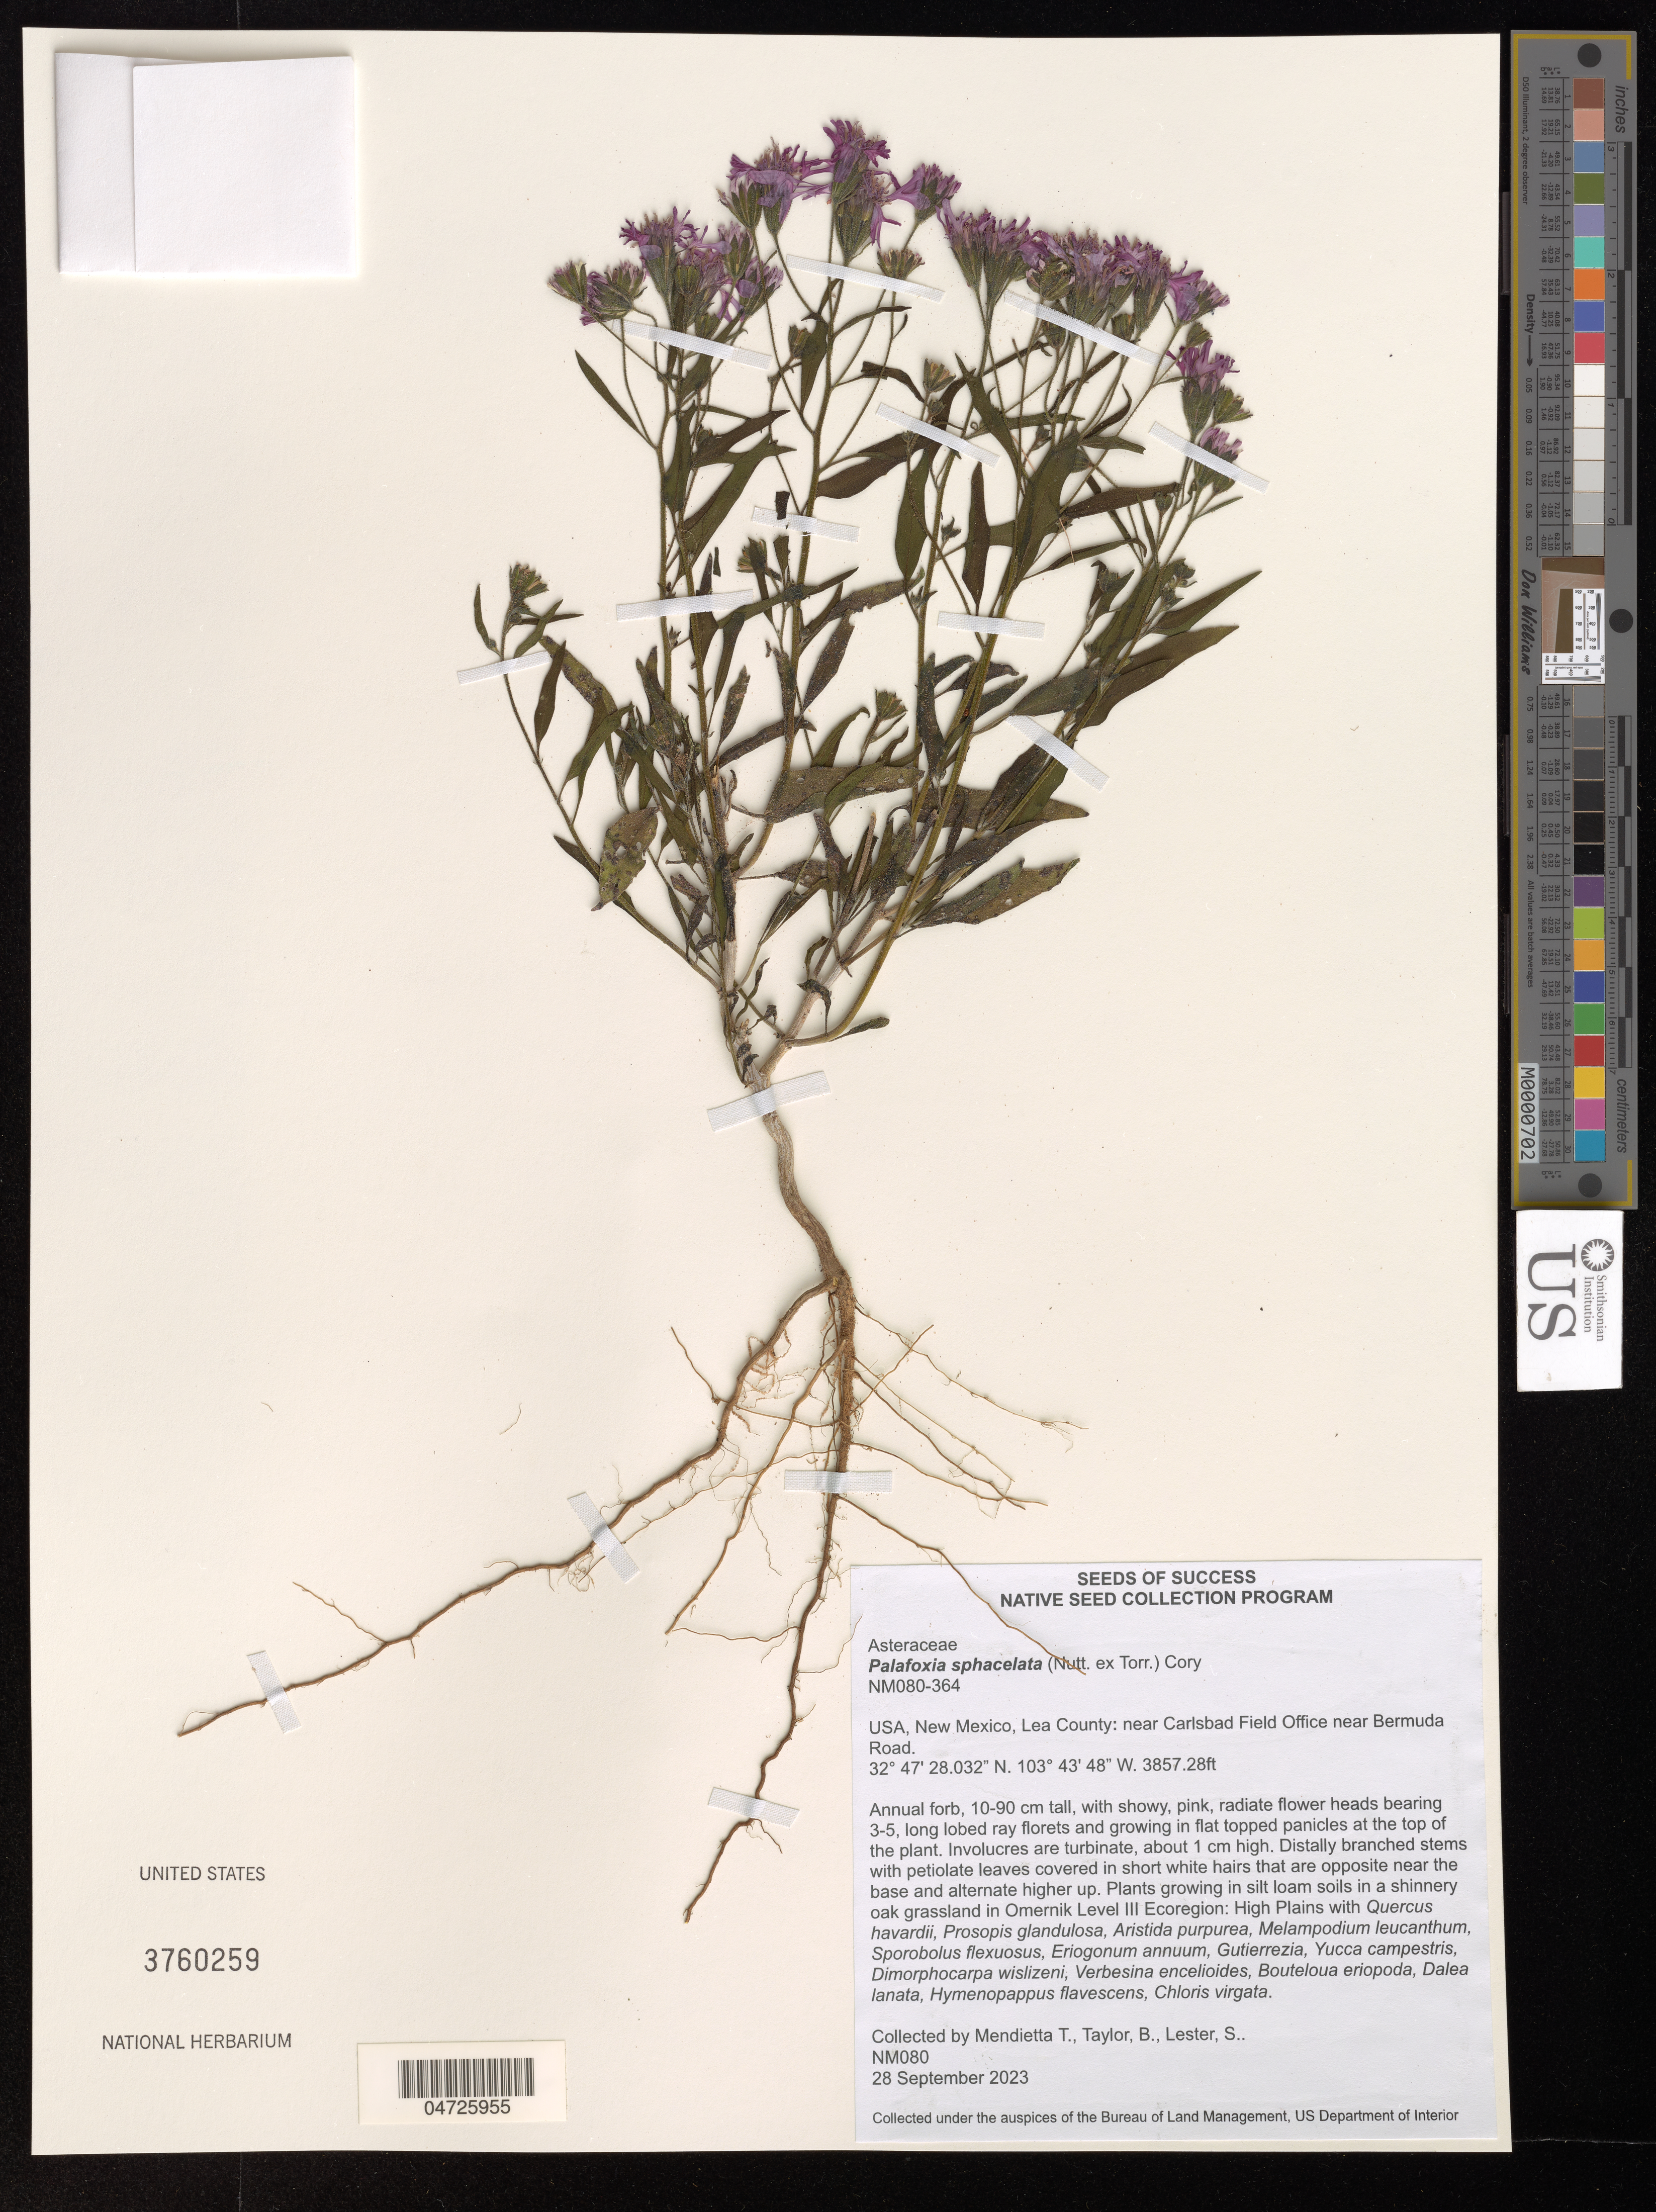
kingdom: Plantae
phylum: Tracheophyta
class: Magnoliopsida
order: Asterales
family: Asteraceae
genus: Palafoxia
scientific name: Palafoxia sphacelata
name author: (Nutt. ex Torr.) Cory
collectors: T. Mendietta & B. Taylor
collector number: NM080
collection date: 2023-09-28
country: United States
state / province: New Mexico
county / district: Lea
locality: Lea County: near Carlsbad Field Office near Bermuda Road.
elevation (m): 1175.7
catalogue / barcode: US 3760259